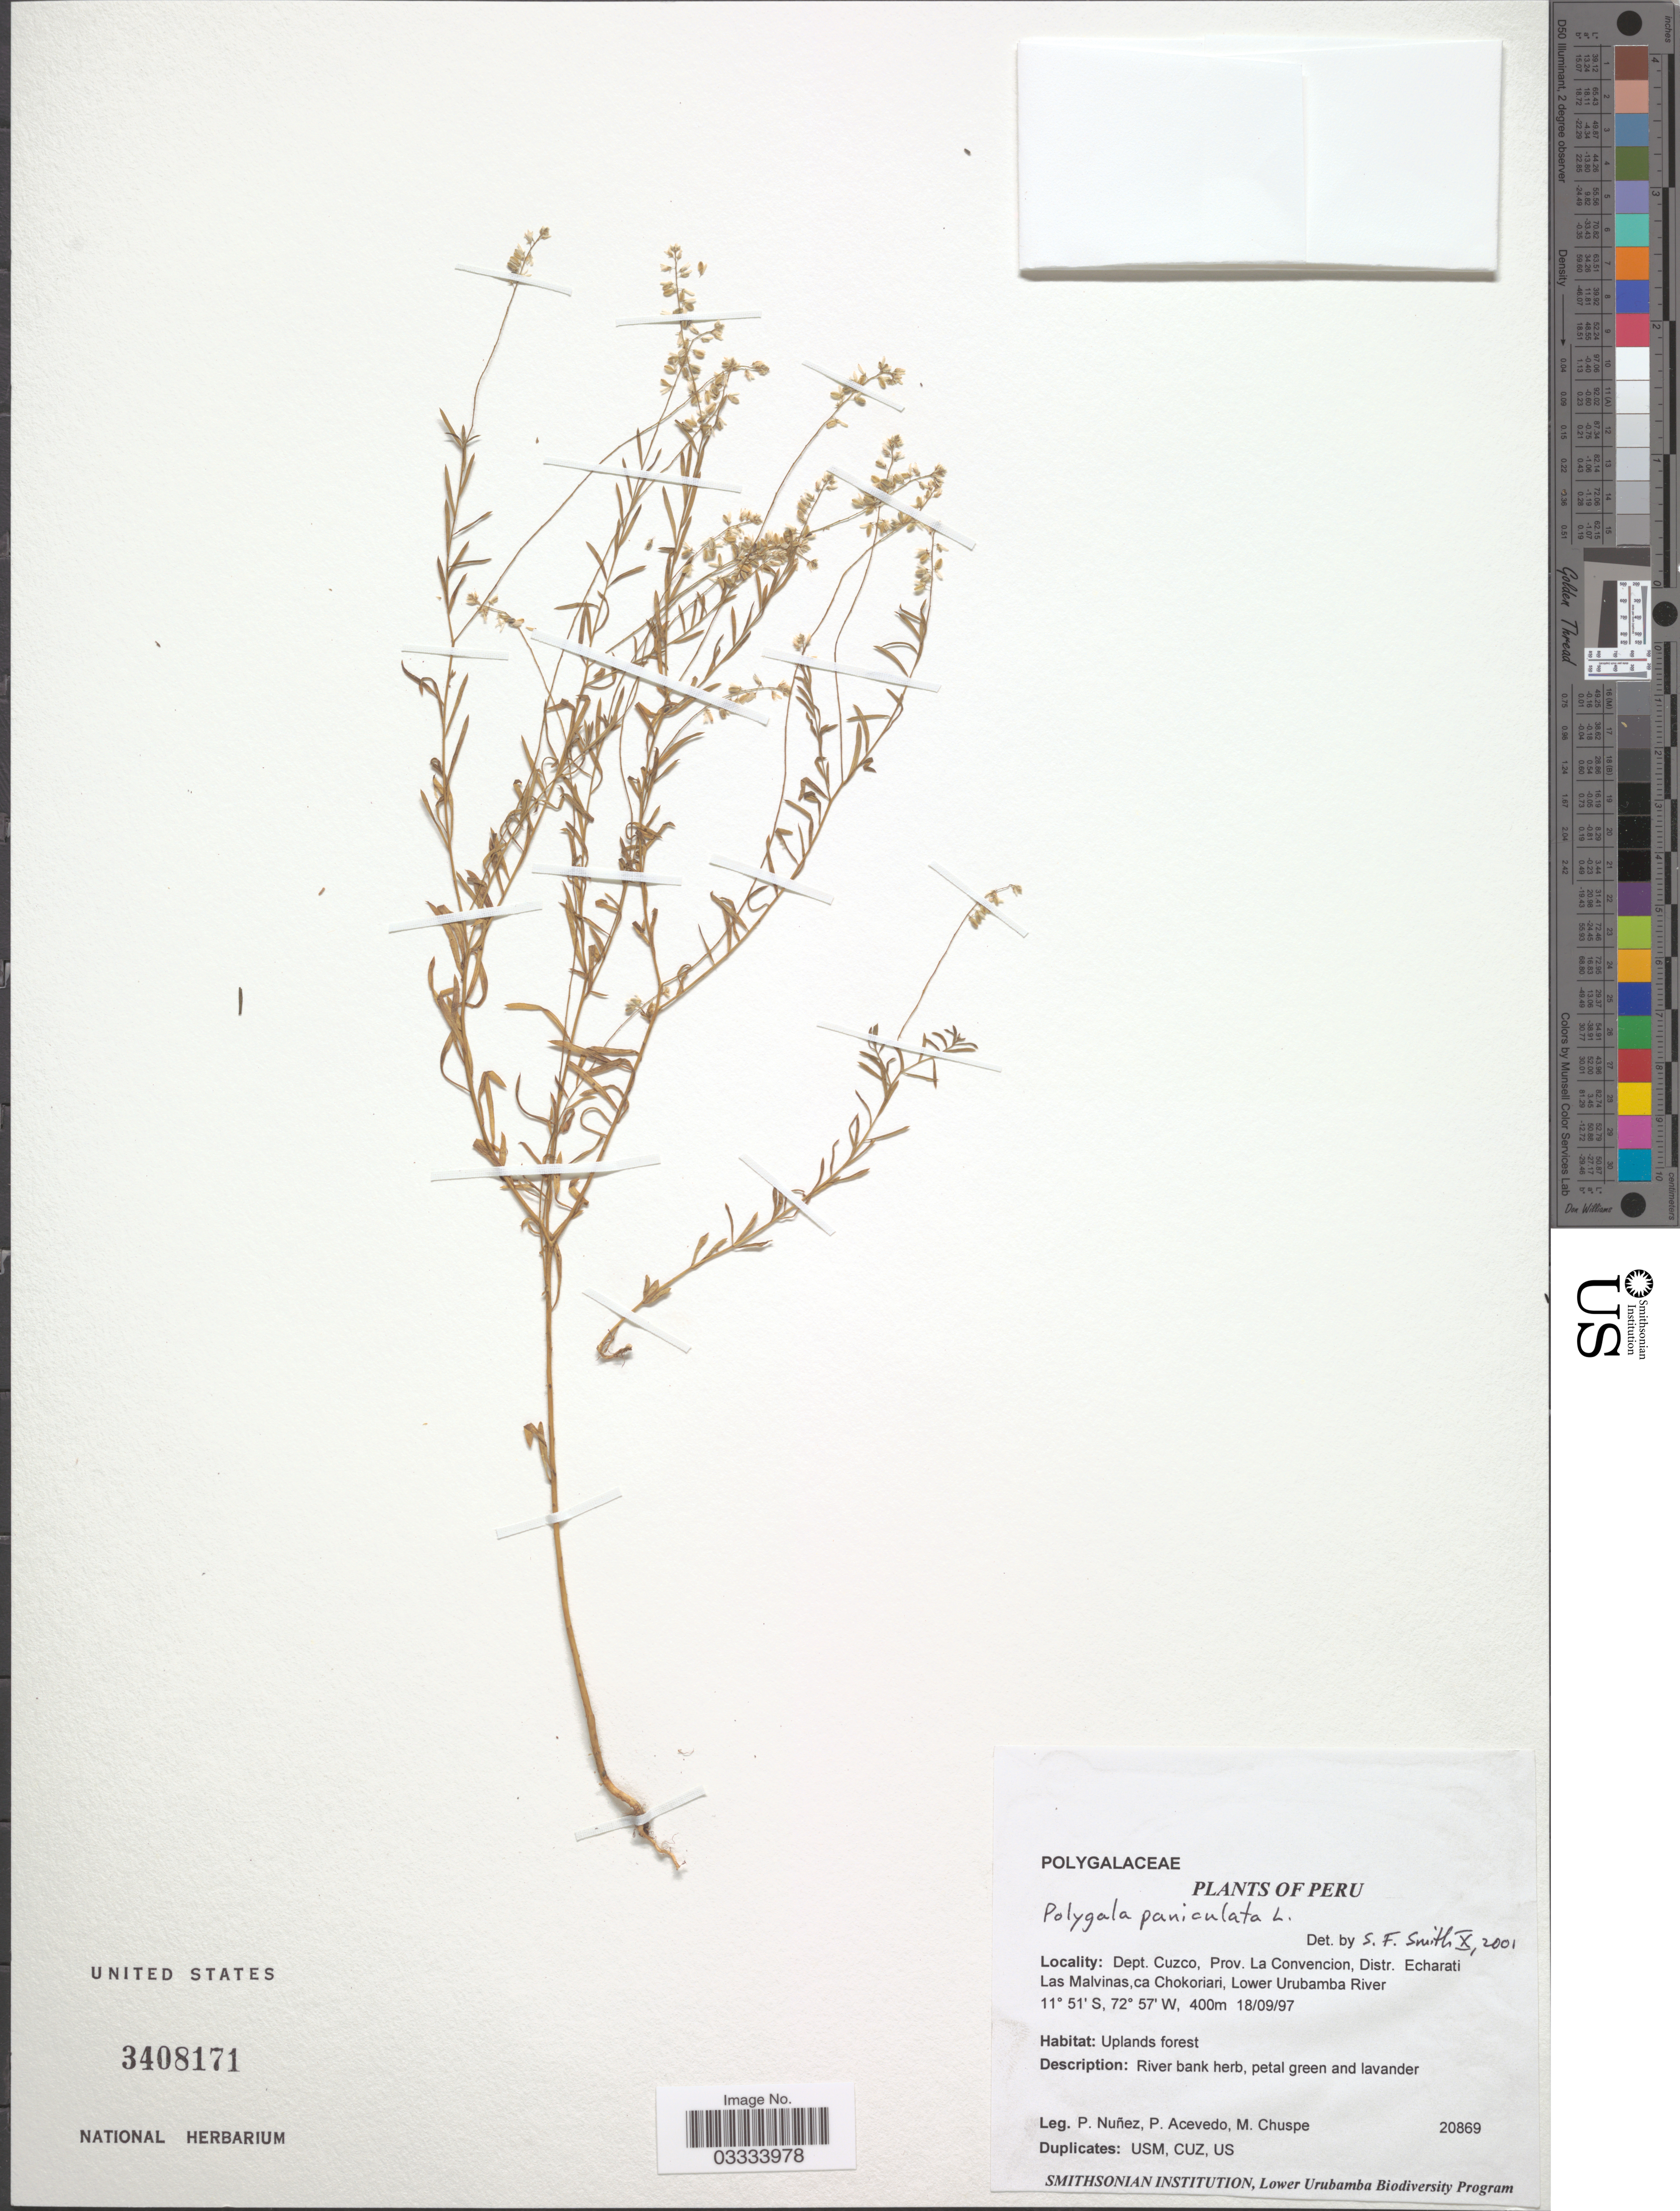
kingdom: Plantae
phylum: Tracheophyta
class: Magnoliopsida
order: Fabales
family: Polygalaceae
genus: Polygala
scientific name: Polygala paniculata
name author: L.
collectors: P. Nuñez V., P. Acevedo-Rodr. & M. Chuspe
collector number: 20869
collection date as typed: Transcribed d/m/y: 18/9/97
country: Peru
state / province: Cusco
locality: Dept. Cuzco, Prov. La Convencion, Distr. Echarati Las Malvinas, ca Chokoriari, Lower Urubamba River.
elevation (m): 400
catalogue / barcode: US 3408171